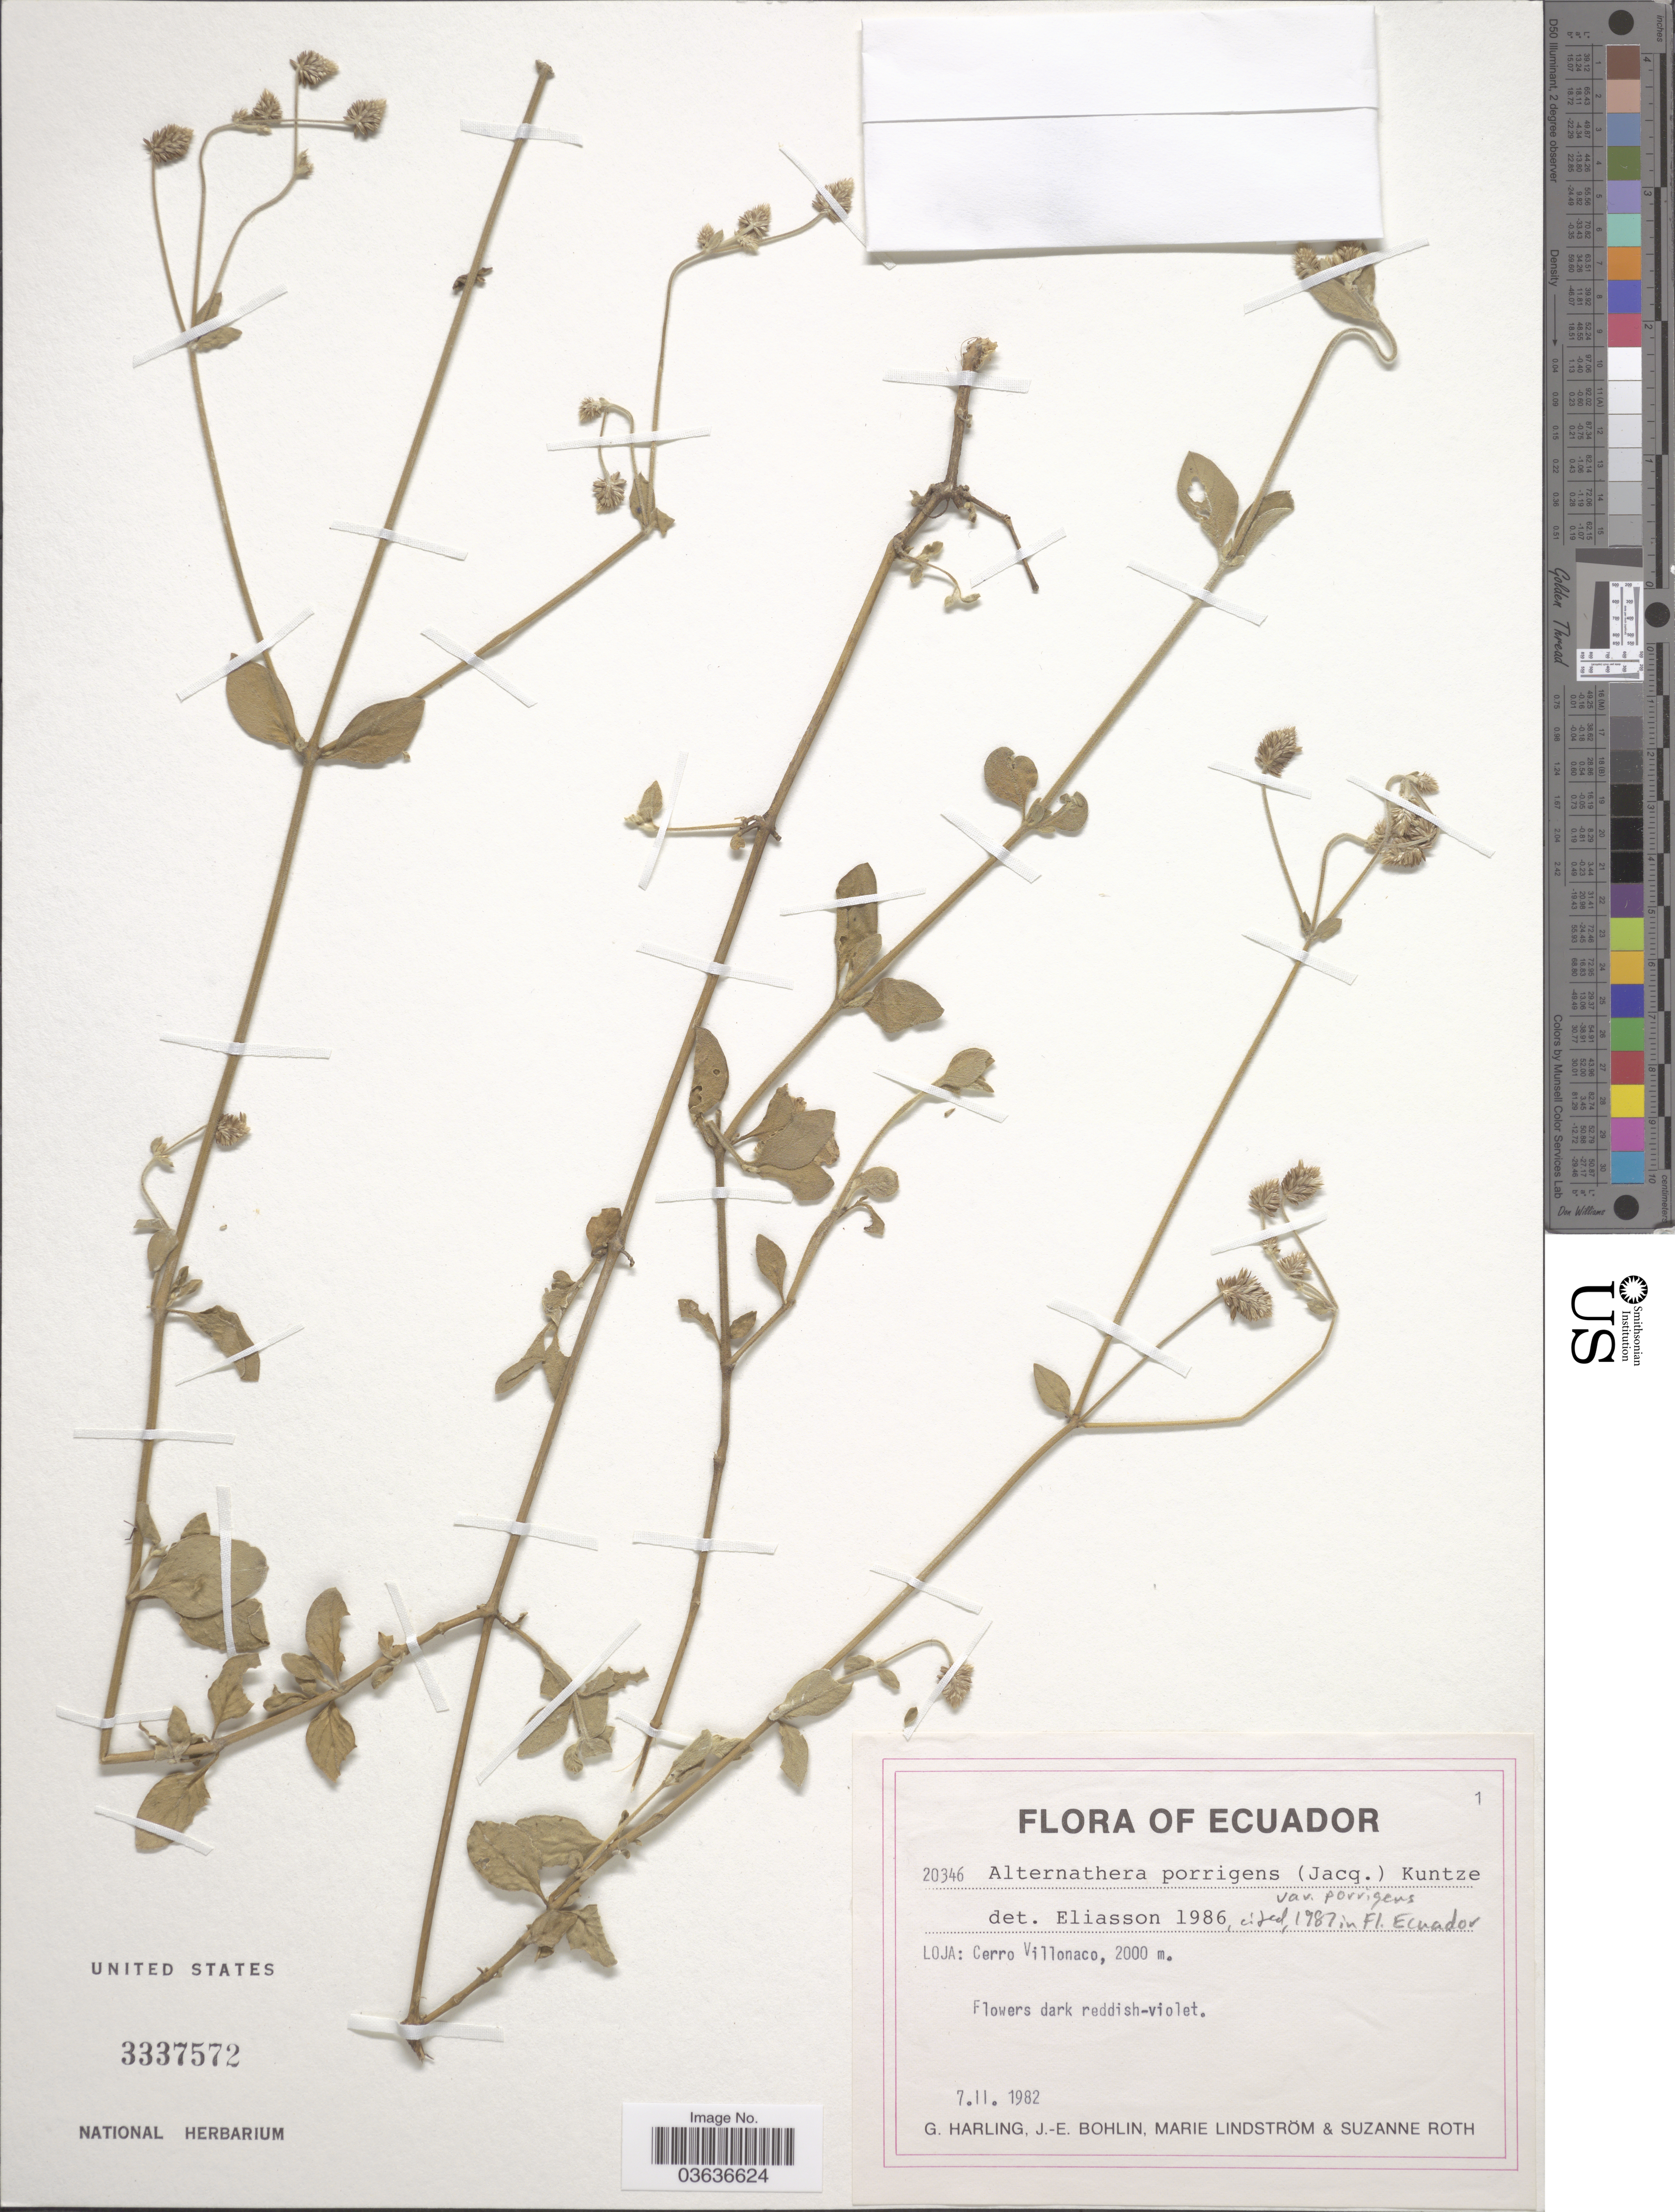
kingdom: Plantae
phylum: Tracheophyta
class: Magnoliopsida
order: Caryophyllales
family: Amaranthaceae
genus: Alternanthera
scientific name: Alternanthera porrigens var. porrigens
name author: (Jacq.) Kuntze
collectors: G. Garling, J. Bohlin, M. Lindstrom & S. Roth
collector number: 20346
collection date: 1982-02-07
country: Ecuador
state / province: Loja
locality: Cerro Villonaco.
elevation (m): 2000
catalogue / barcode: US 3337572